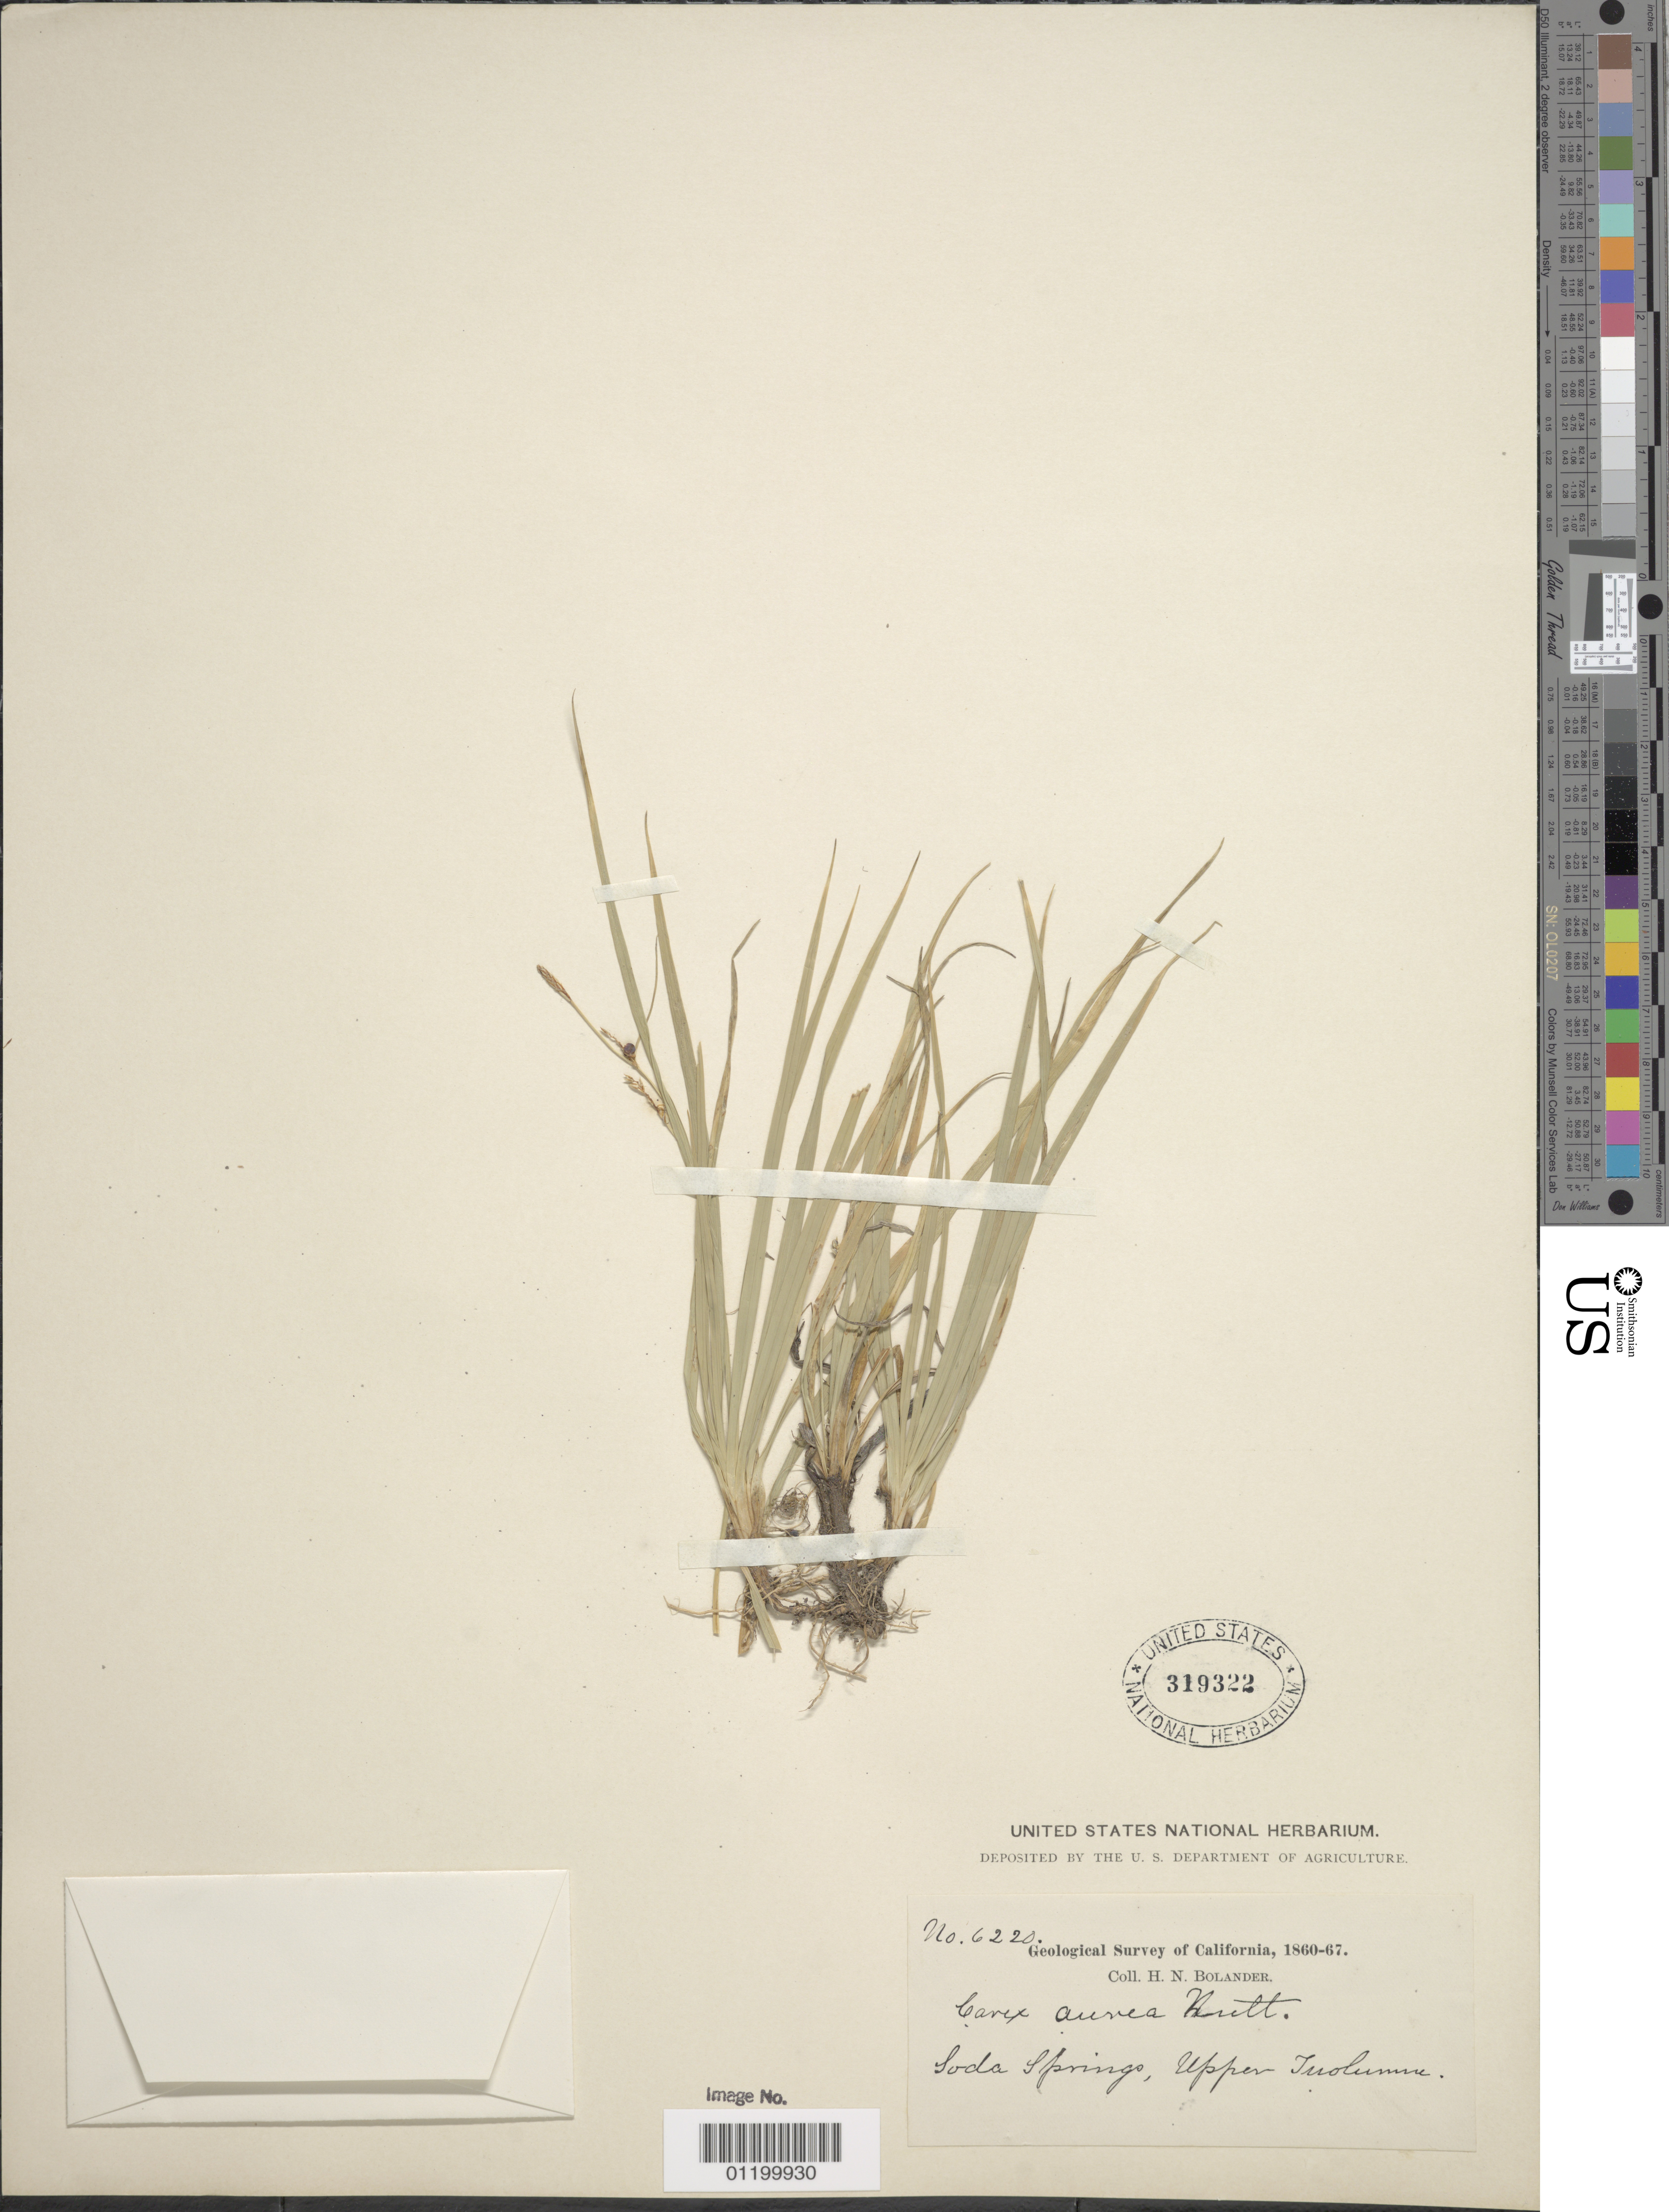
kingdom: Plantae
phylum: Tracheophyta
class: Liliopsida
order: Poales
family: Cyperaceae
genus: Carex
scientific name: Carex aurea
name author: Nutt.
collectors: H. Bolander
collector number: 6220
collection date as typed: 1860 to -- --- 1867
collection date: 1860/1867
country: United States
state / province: California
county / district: Tuolumne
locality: Soda Springs, Upper Tuolumne.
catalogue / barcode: US 319322